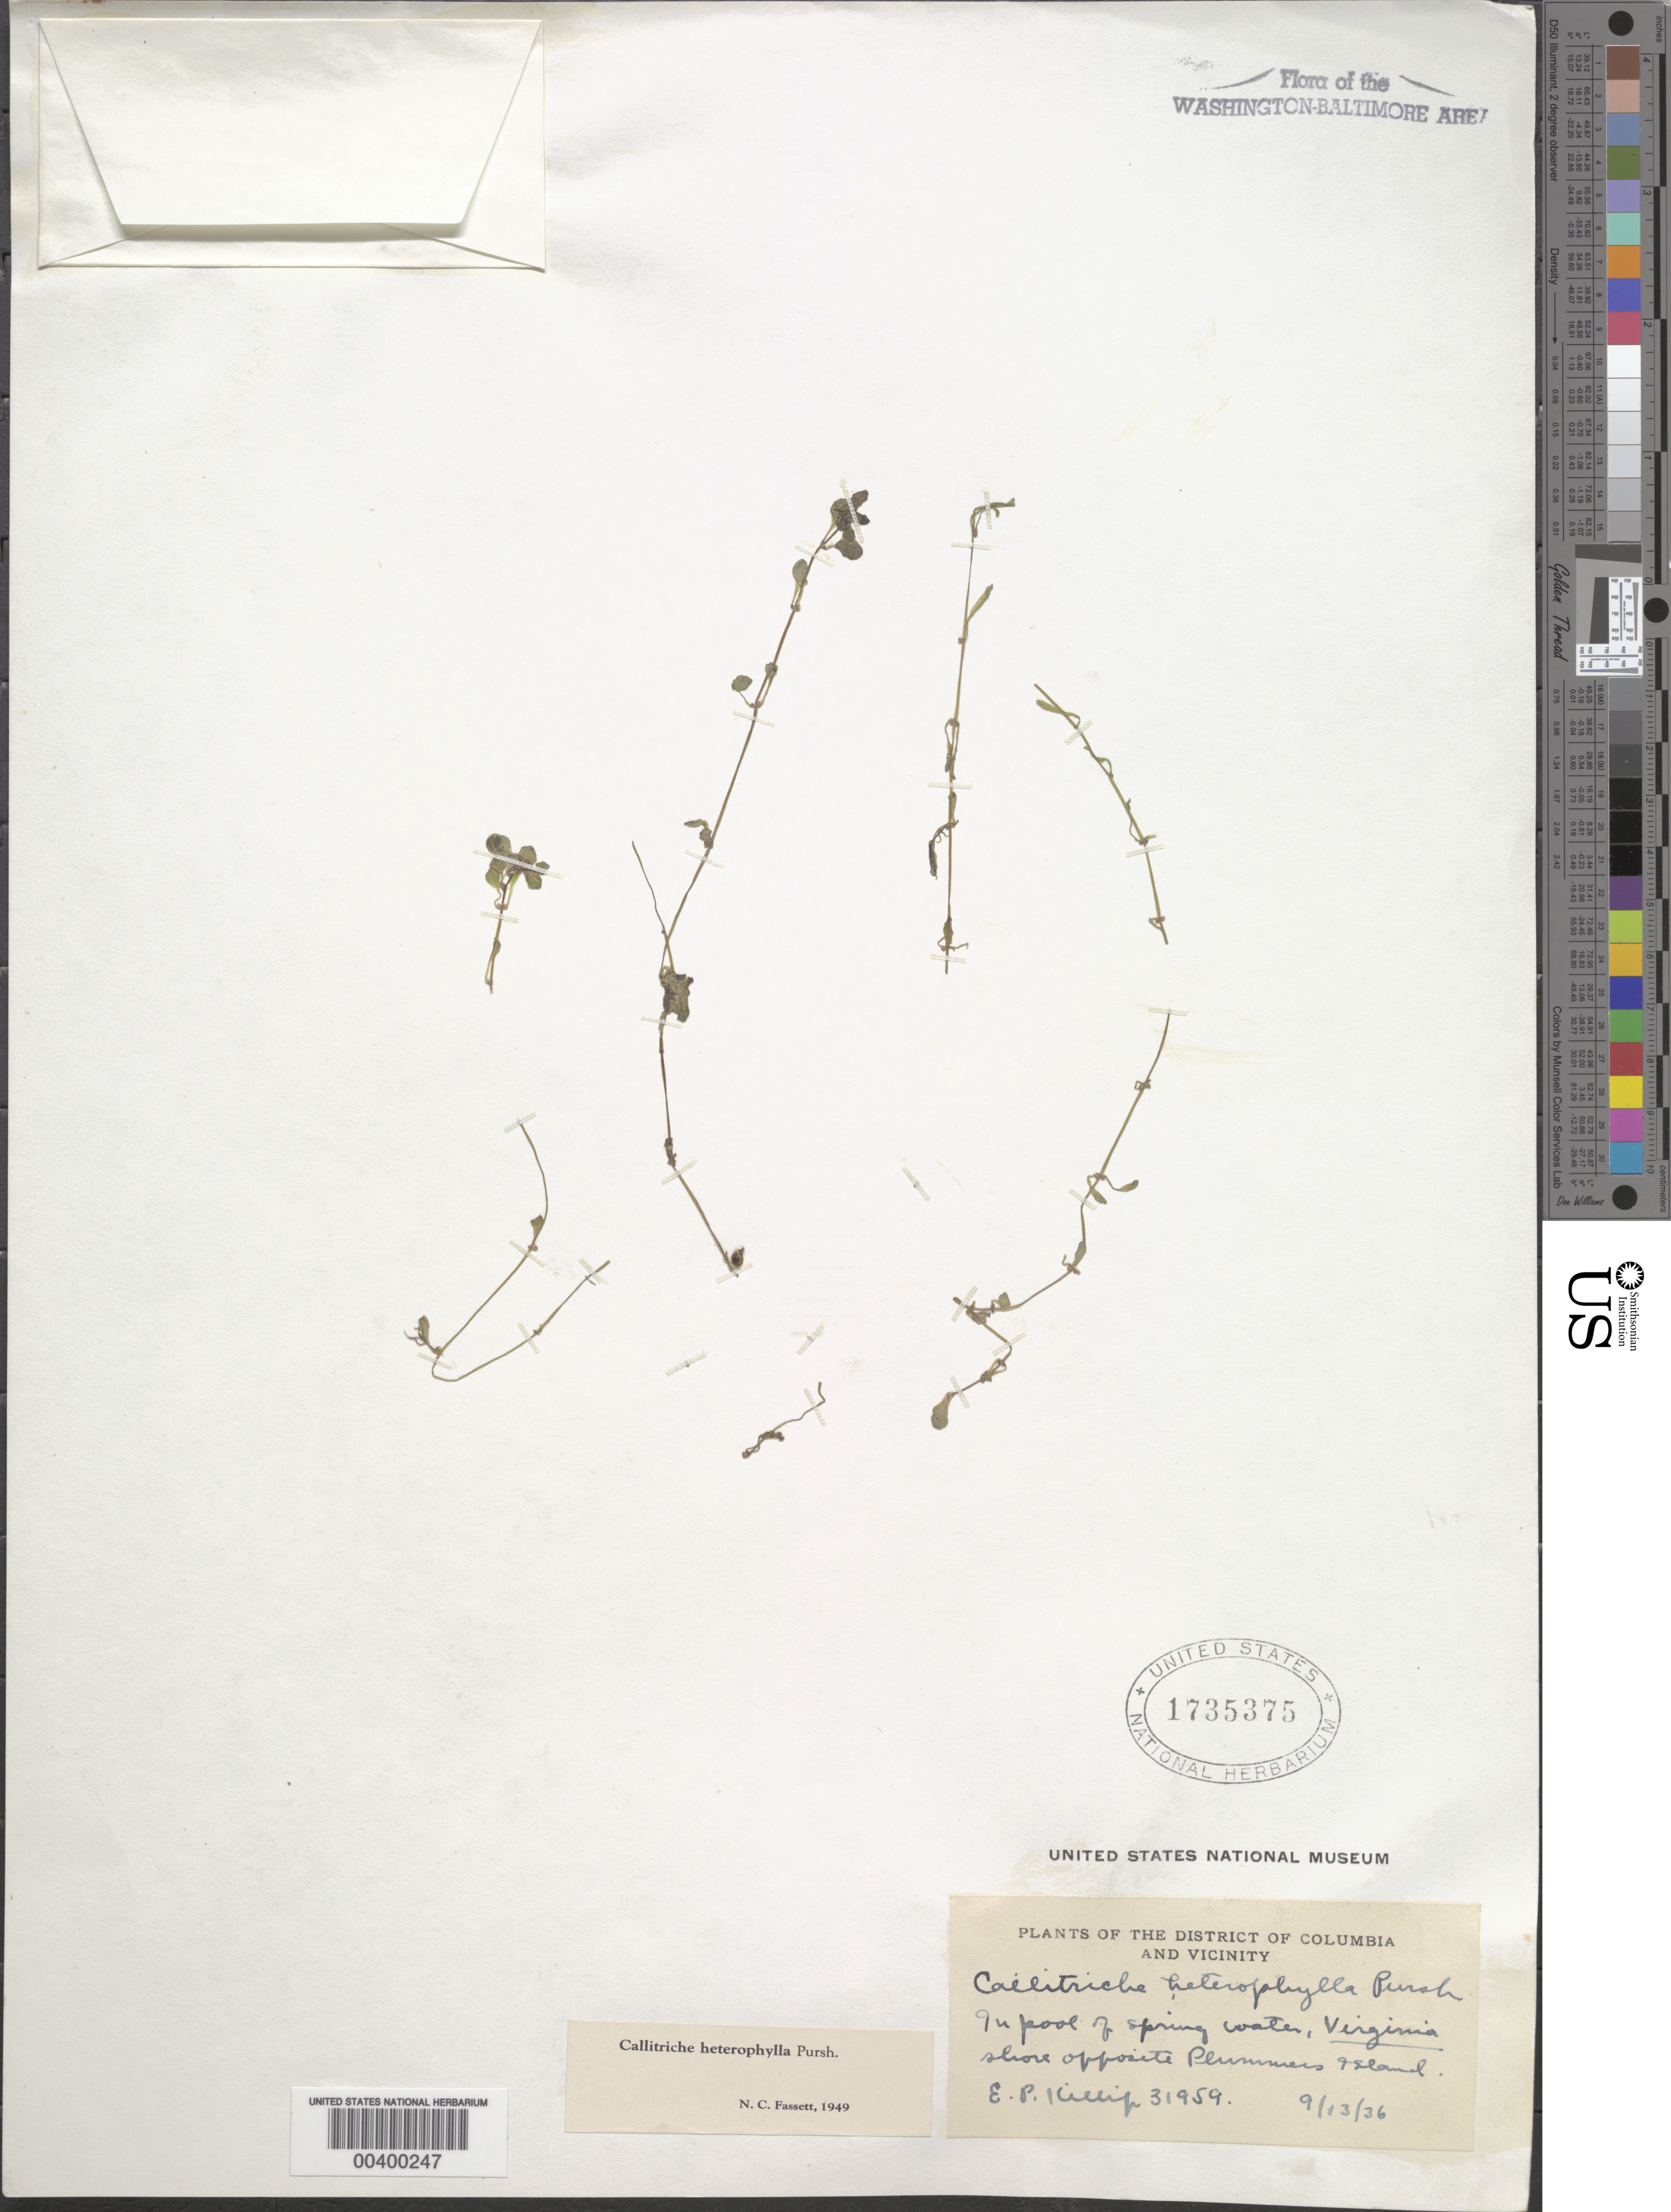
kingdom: Plantae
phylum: Tracheophyta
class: Magnoliopsida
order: Lamiales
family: Plantaginaceae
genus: Callitriche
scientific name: Callitriche heterophylla Pursh emend. Darby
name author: Pursh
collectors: E. P. Killip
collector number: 31959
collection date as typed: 13 Sep 1936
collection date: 1936-09-13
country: United States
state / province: Virginia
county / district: Fairfax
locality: opposite Plummers Island C. & O. Canal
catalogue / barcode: US 1735375